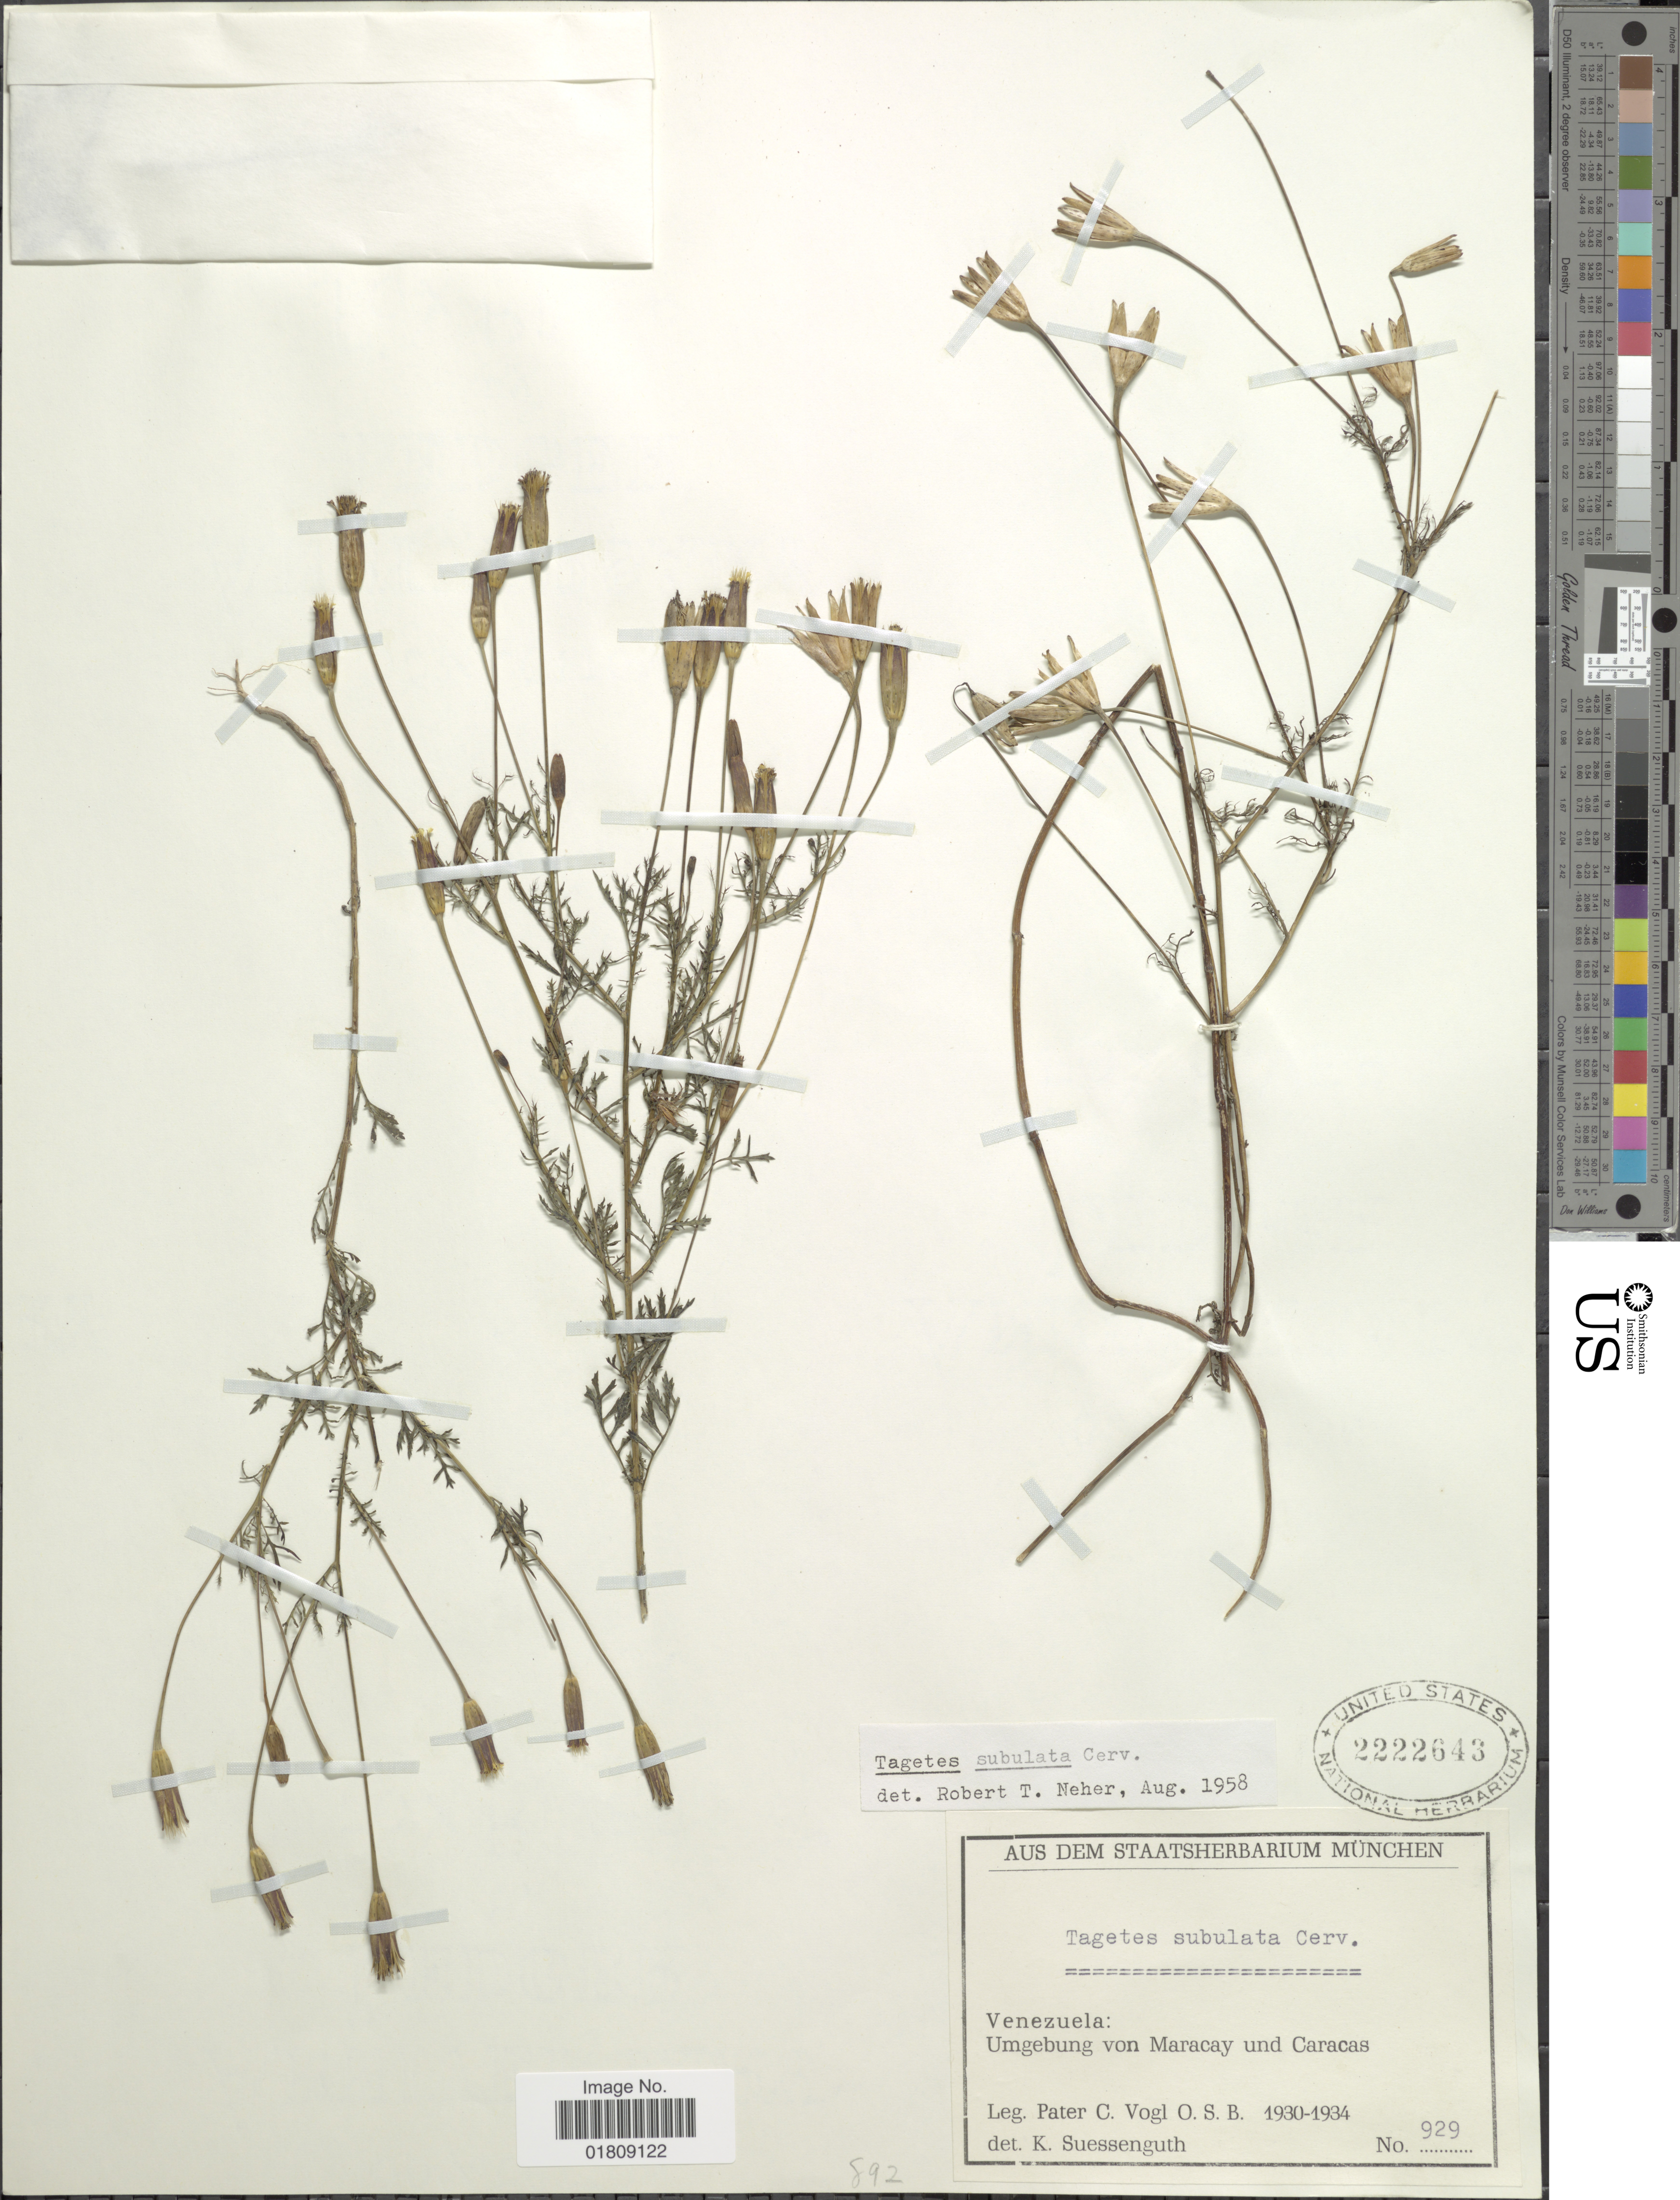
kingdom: Plantae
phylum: Tracheophyta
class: Magnoliopsida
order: Asterales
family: Asteraceae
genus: Tagetes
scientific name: Tagetes subulata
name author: Cerv.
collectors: P. C. Vogel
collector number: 929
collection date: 1930/1934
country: Venezuela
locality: Umgebung von Maracay und Caracas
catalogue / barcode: US 2222643